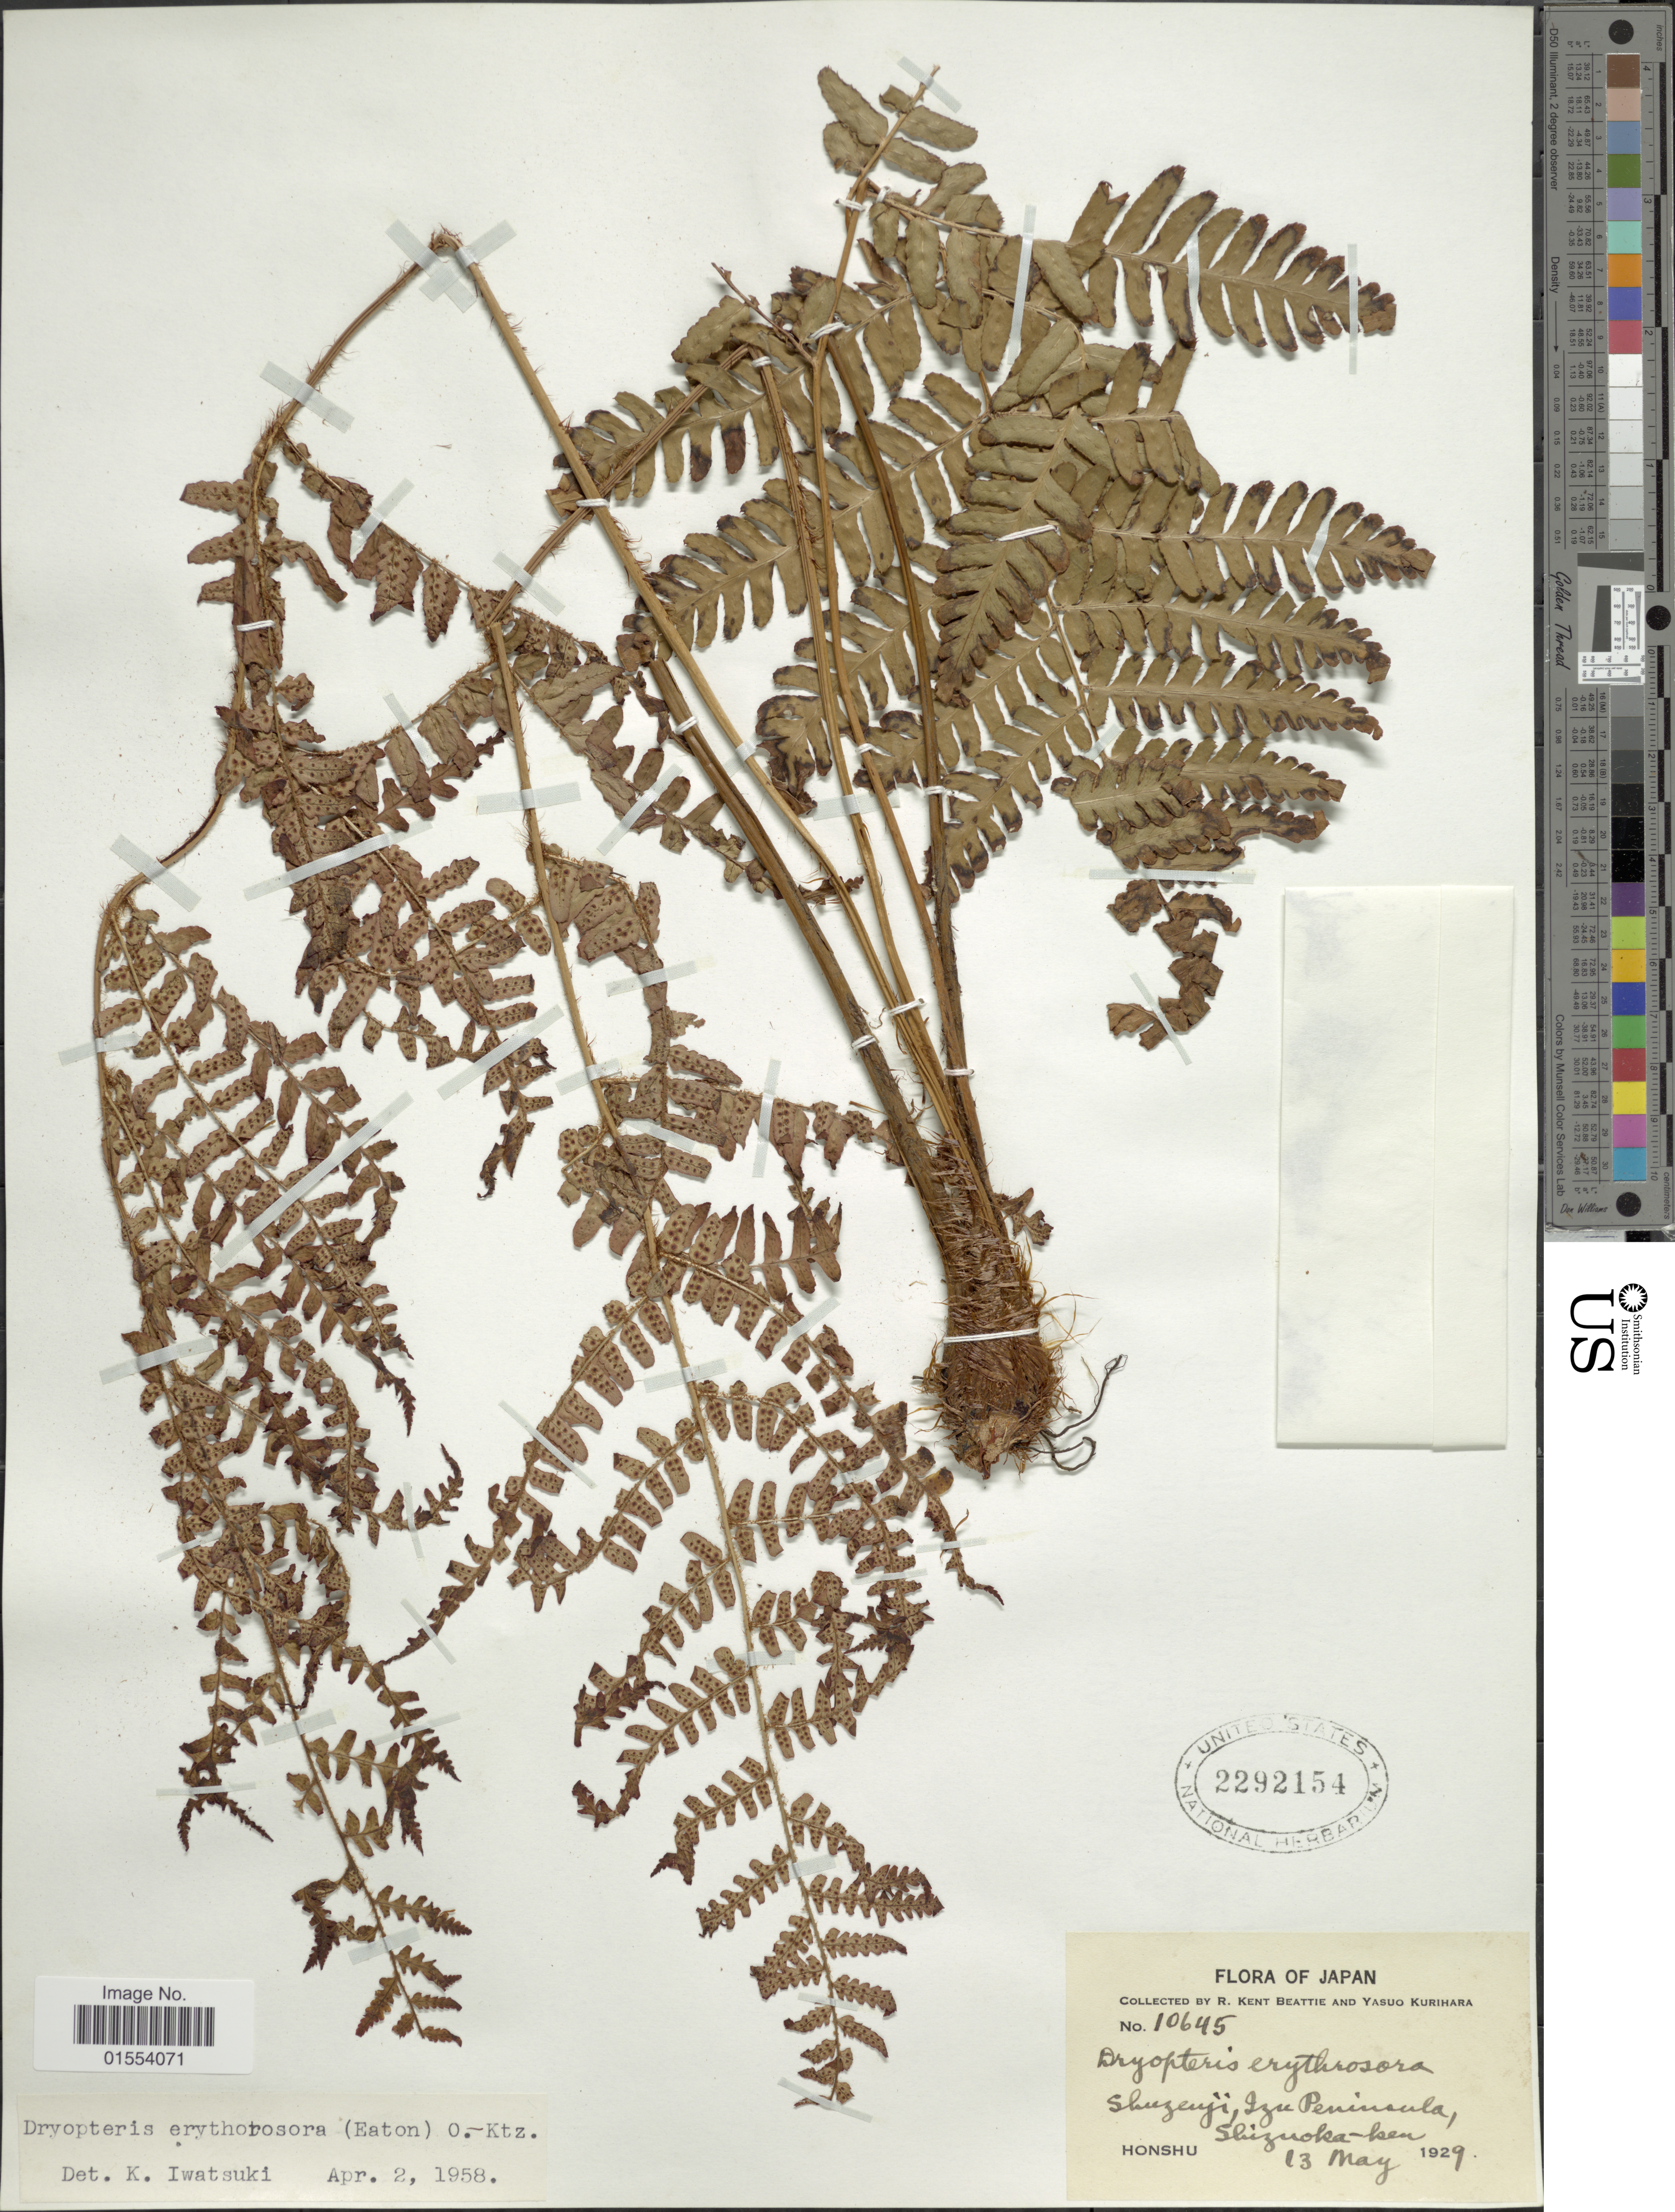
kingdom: Plantae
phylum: Tracheophyta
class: Polypodiopsida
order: Polypodiales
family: Dryopteridaceae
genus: Dryopteris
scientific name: Dryopteris erythrosora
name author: (D.C. Eaton) Kuntze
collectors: R. K. Beattie & Y. Kurihara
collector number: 10645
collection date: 1929-05-13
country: Japan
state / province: Sizuoka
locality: Japan, Shuzenji, Izu Peninsula, Shizuoka-ken.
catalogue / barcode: US 2292154